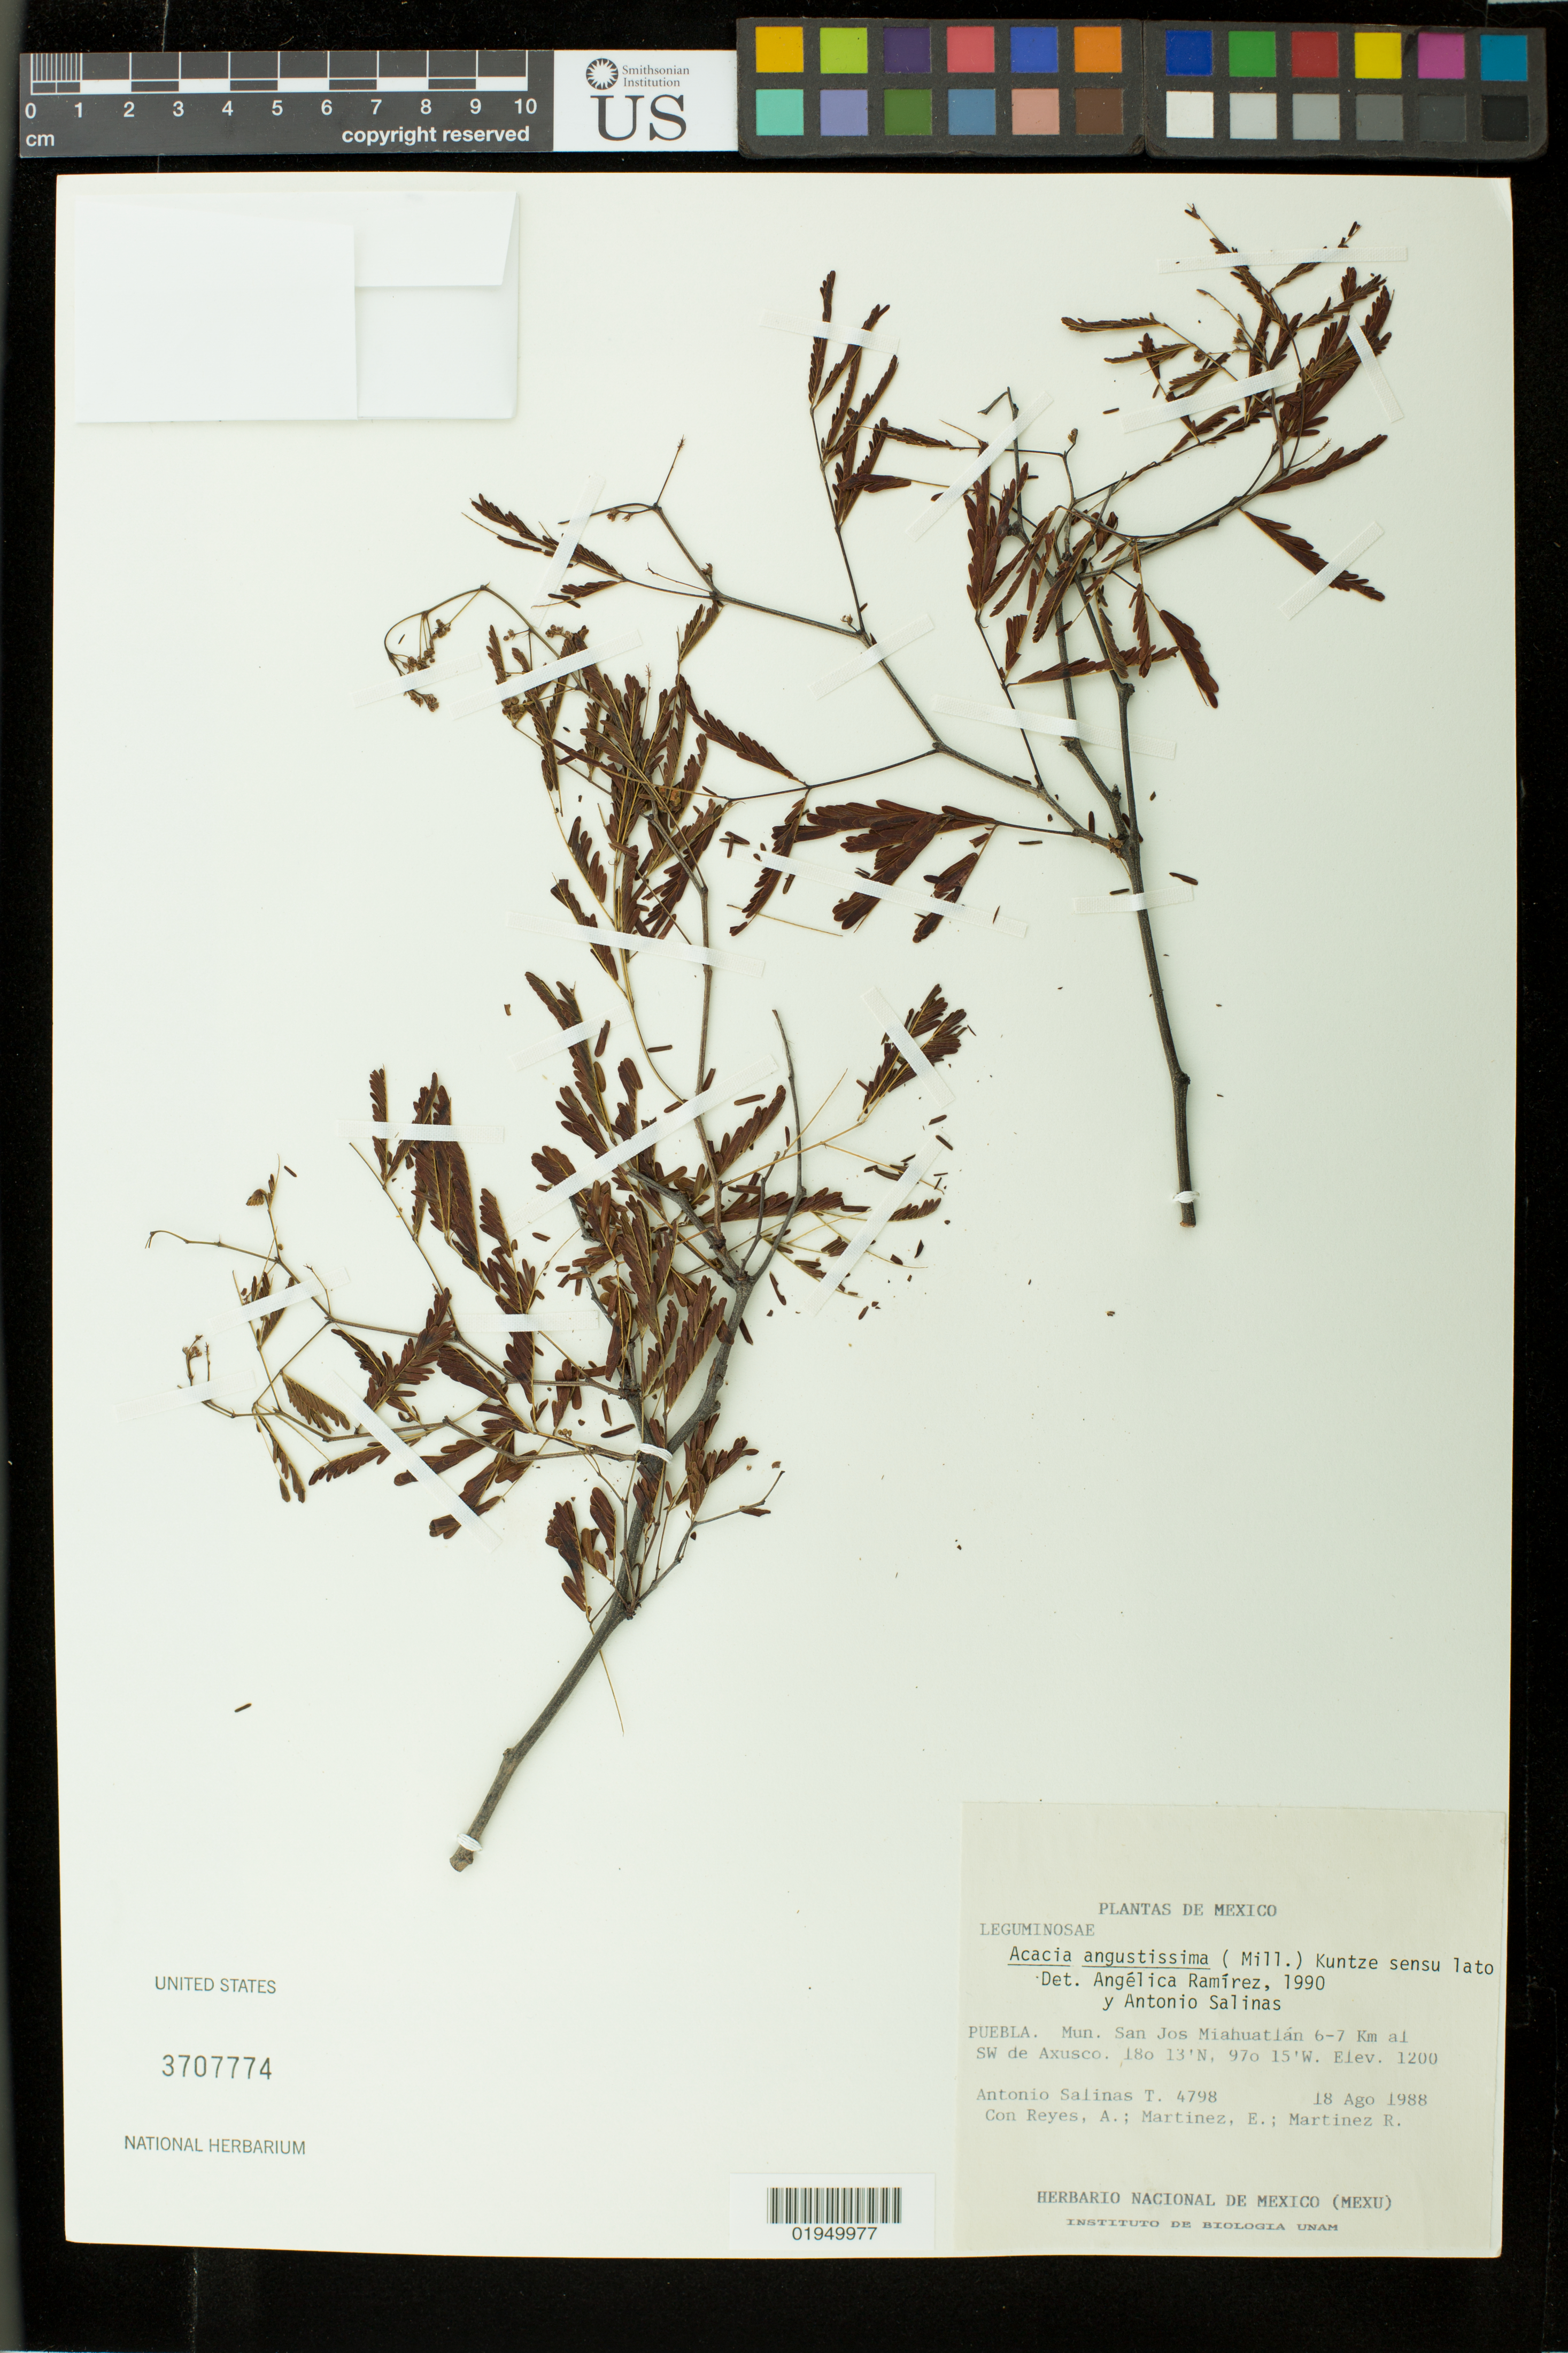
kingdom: Plantae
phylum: Tracheophyta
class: Magnoliopsida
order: Fabales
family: Fabaceae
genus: Acaciella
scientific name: Acaciella angustissima var. angustissima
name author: (Mill.) Britton & Rose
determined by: Strong, Mark T., (BOT), Smithsonian Institution - National Museum of Natural History (UNITED STATES)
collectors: A. Salinas T., A. Reyes, E. Martínez & R. Martinez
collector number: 4798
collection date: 1988-08-18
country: Mexico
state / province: Puebla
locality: San Jos Miahuatlan 6-7 Km al SW de Axusco.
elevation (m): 1200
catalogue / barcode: US 3707774